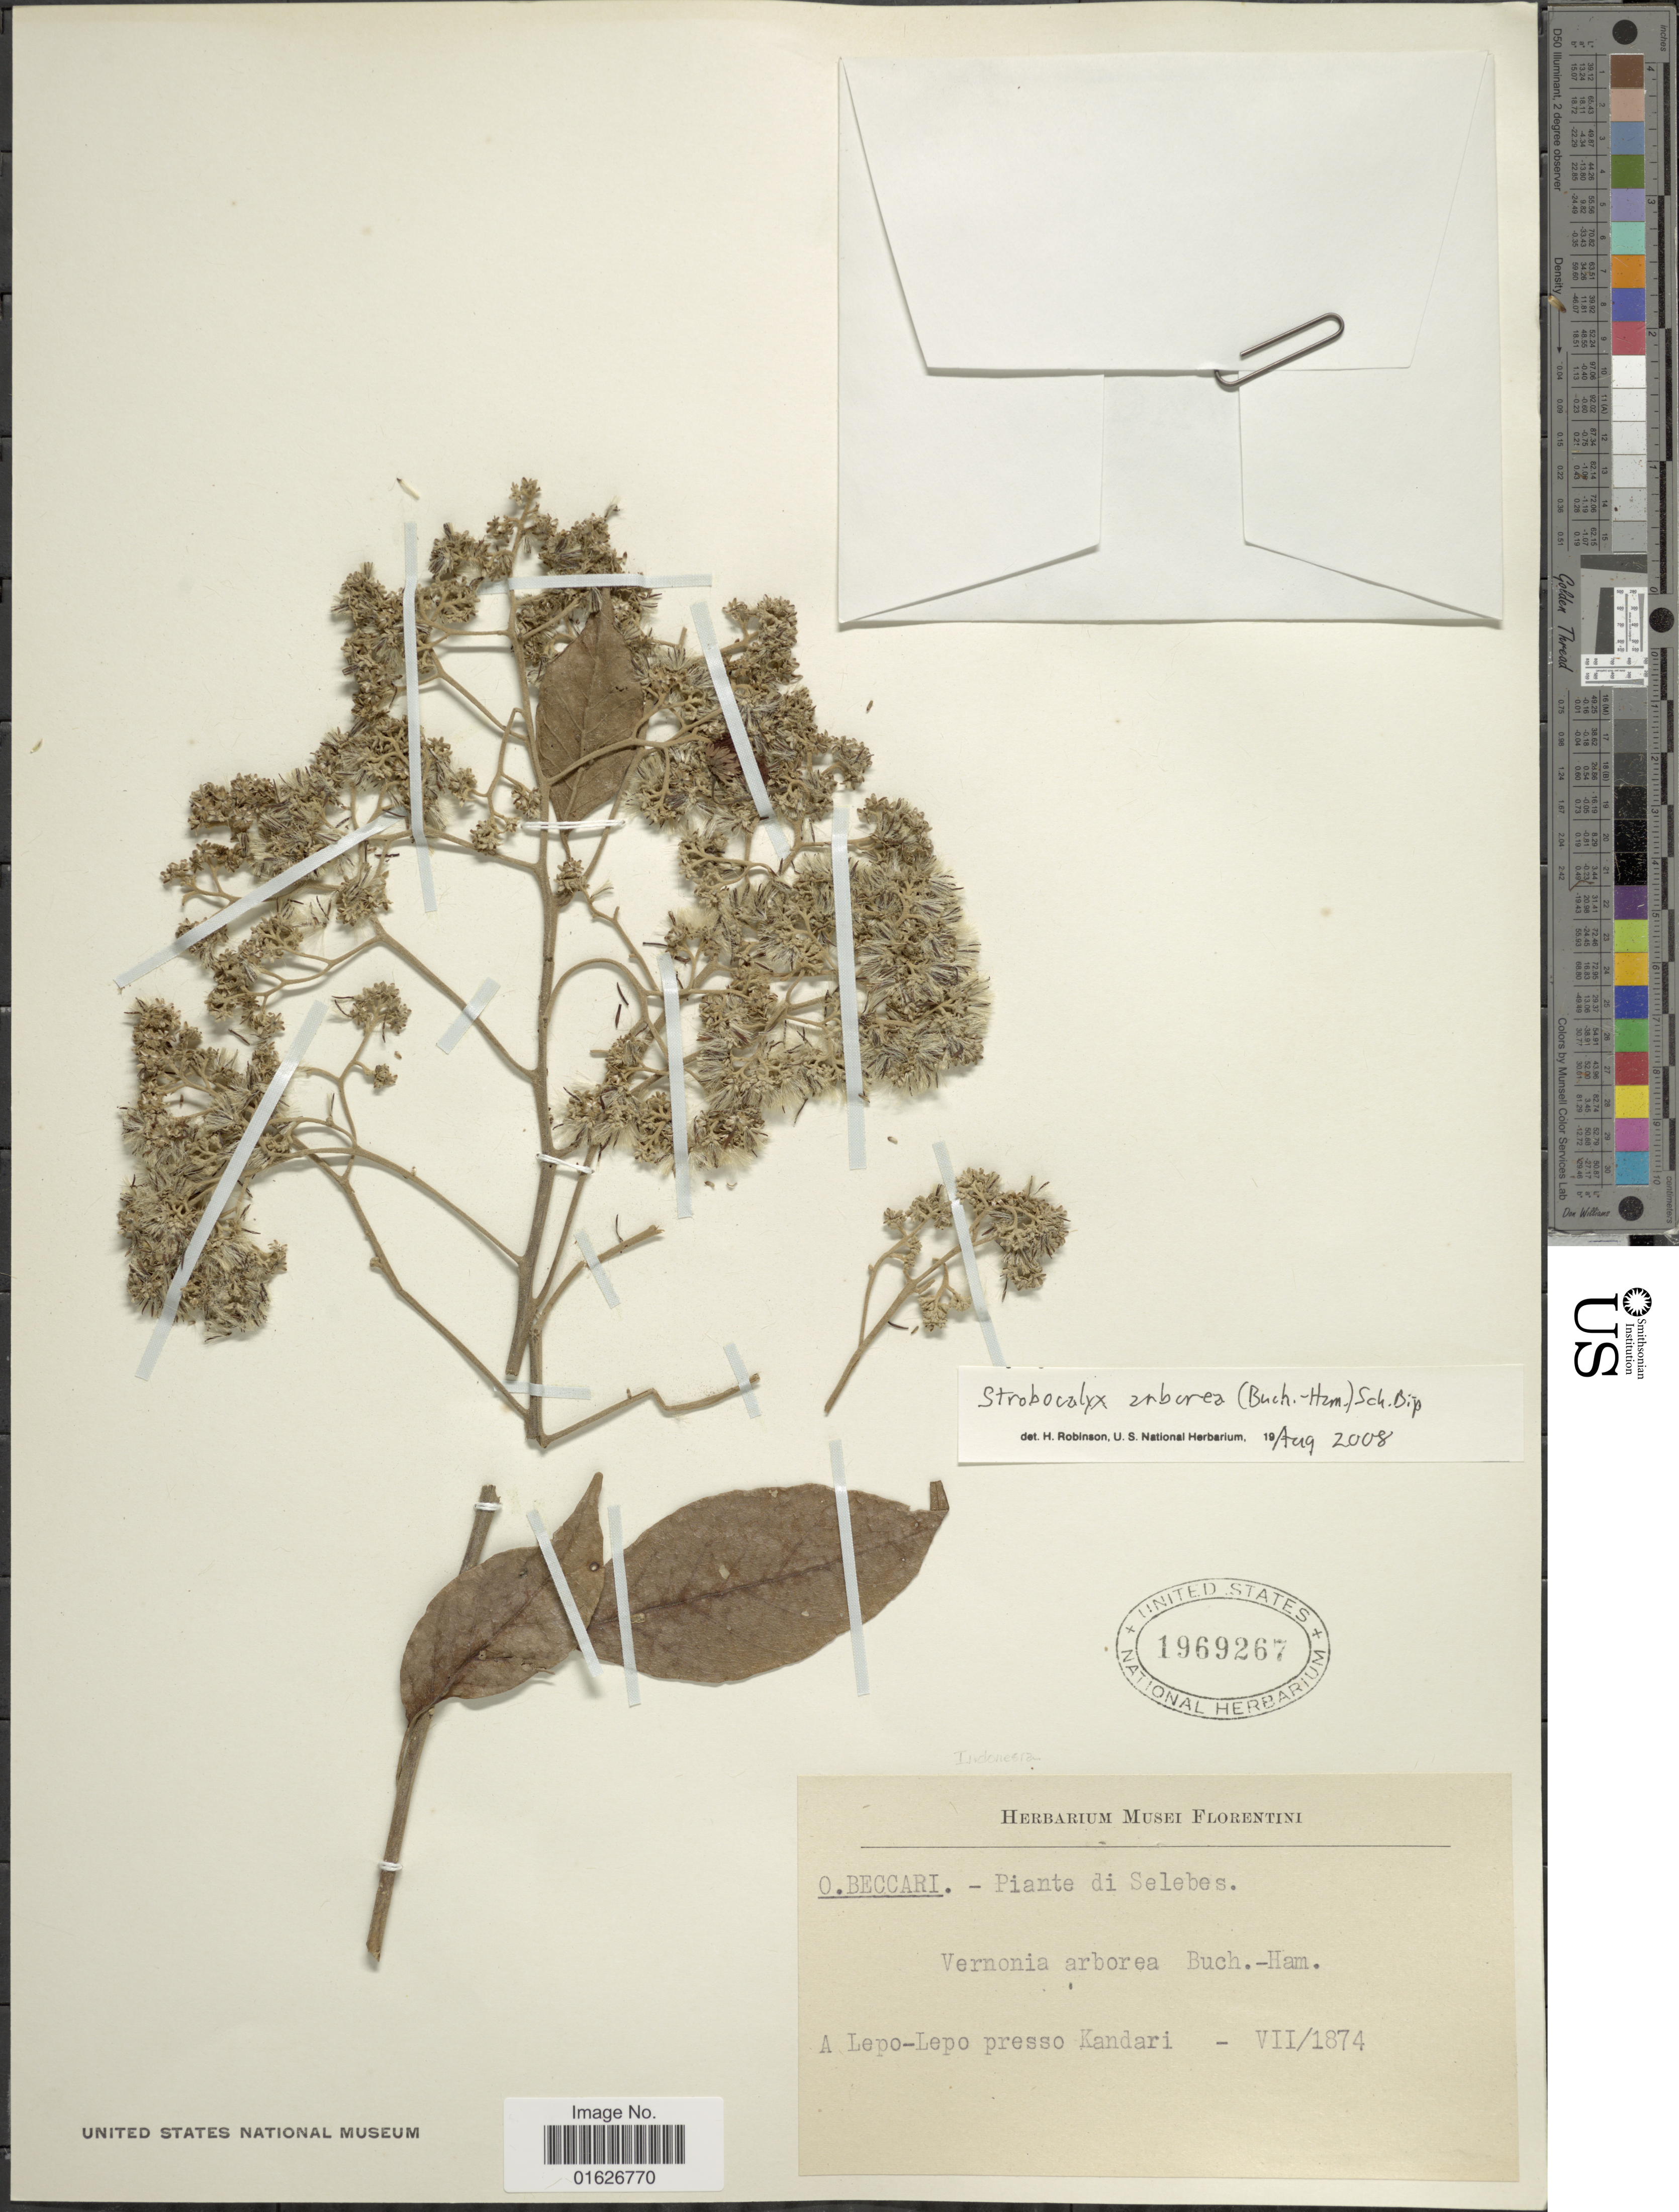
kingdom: Plantae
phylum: Tracheophyta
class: Magnoliopsida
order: Asterales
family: Asteraceae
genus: Strobocalyx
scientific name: Strobocalyx arborea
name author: (Buch.-Ham.) Sch. Bip.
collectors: O. Beccari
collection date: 1874-07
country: Indonesia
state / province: Sulawesi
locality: A Lepo - lepo presso Kandari.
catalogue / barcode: US 1969267